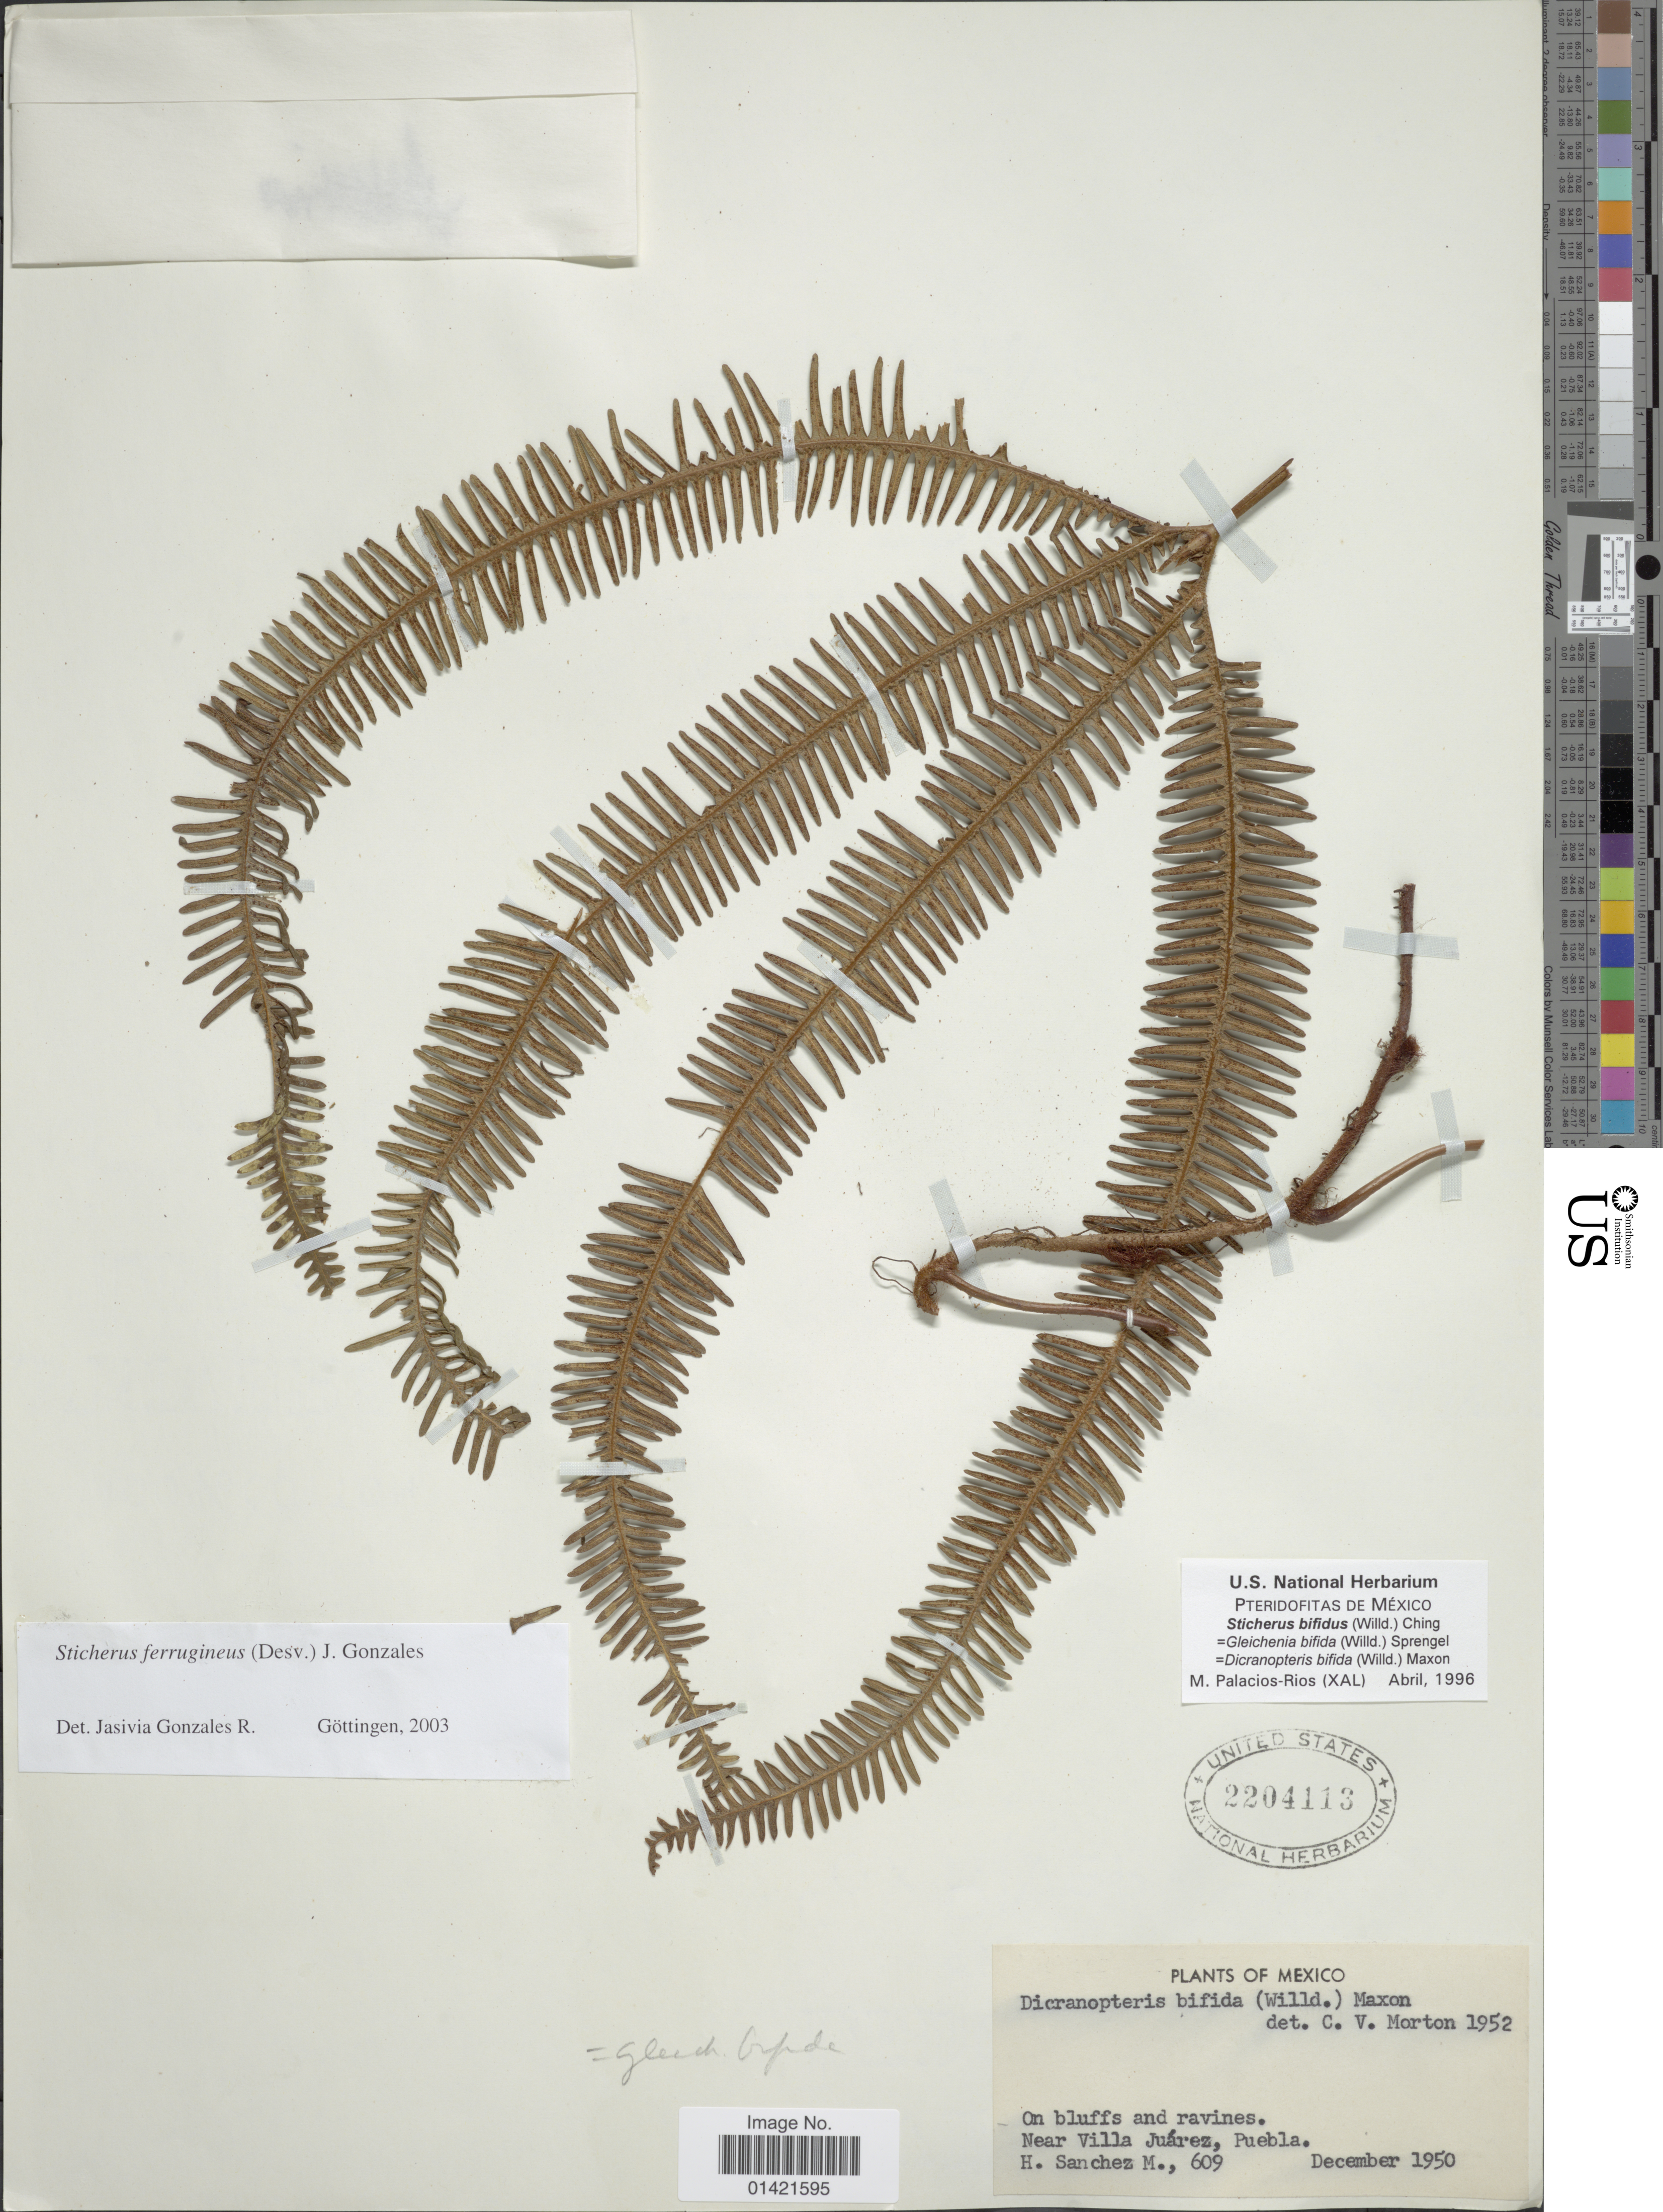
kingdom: Plantae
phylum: Tracheophyta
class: Polypodiopsida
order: Gleicheniales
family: Gleicheniaceae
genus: Sticherus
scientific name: Sticherus ferrugineus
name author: (Desv.) J. Gonzales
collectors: H. Sánchez-Mejorada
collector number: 609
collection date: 1950-12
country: Mexico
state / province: Puebla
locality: On bluffs and ravines. Near Villa Juarez.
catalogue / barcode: US 2204113